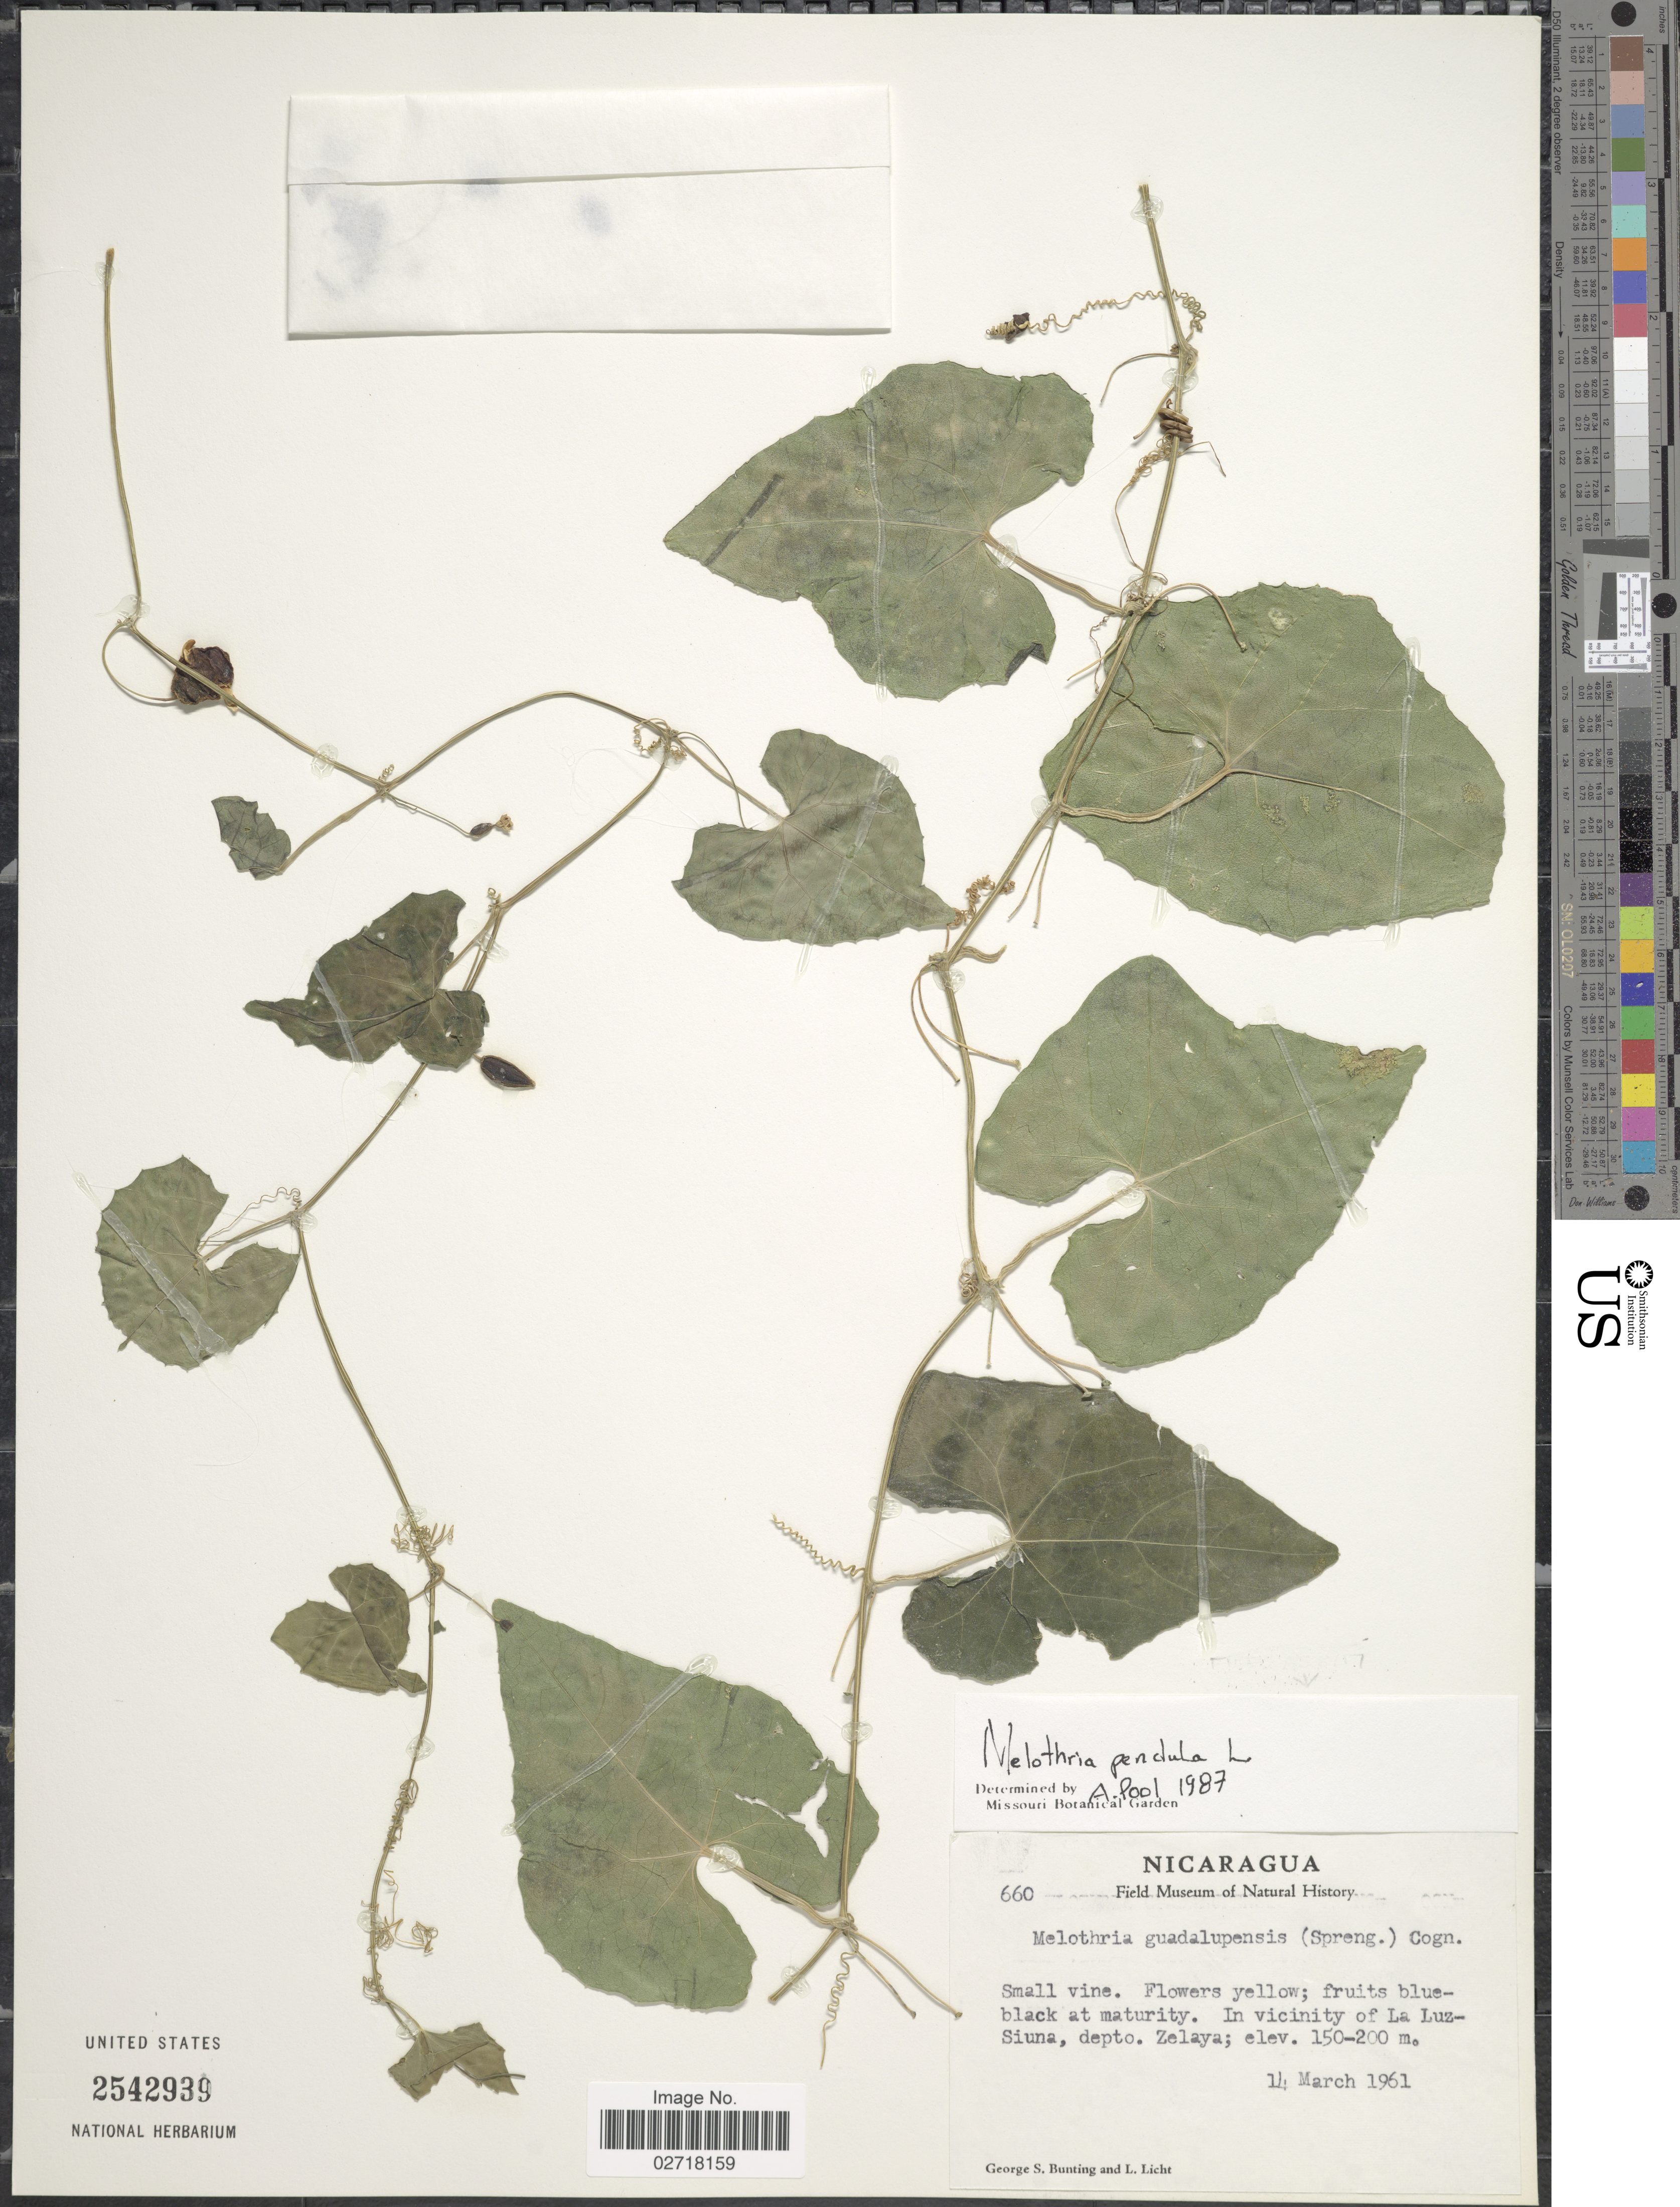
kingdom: Plantae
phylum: Tracheophyta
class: Magnoliopsida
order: Cucurbitales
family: Cucurbitaceae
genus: Melothria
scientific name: Melothria pendula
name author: L.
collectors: G. S. Bunting & L. Licht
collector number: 660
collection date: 1961-03-14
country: Nicaragua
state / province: Atlantico Norte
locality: In vicinity of La Luz-Siuna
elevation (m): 150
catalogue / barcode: US 2542939